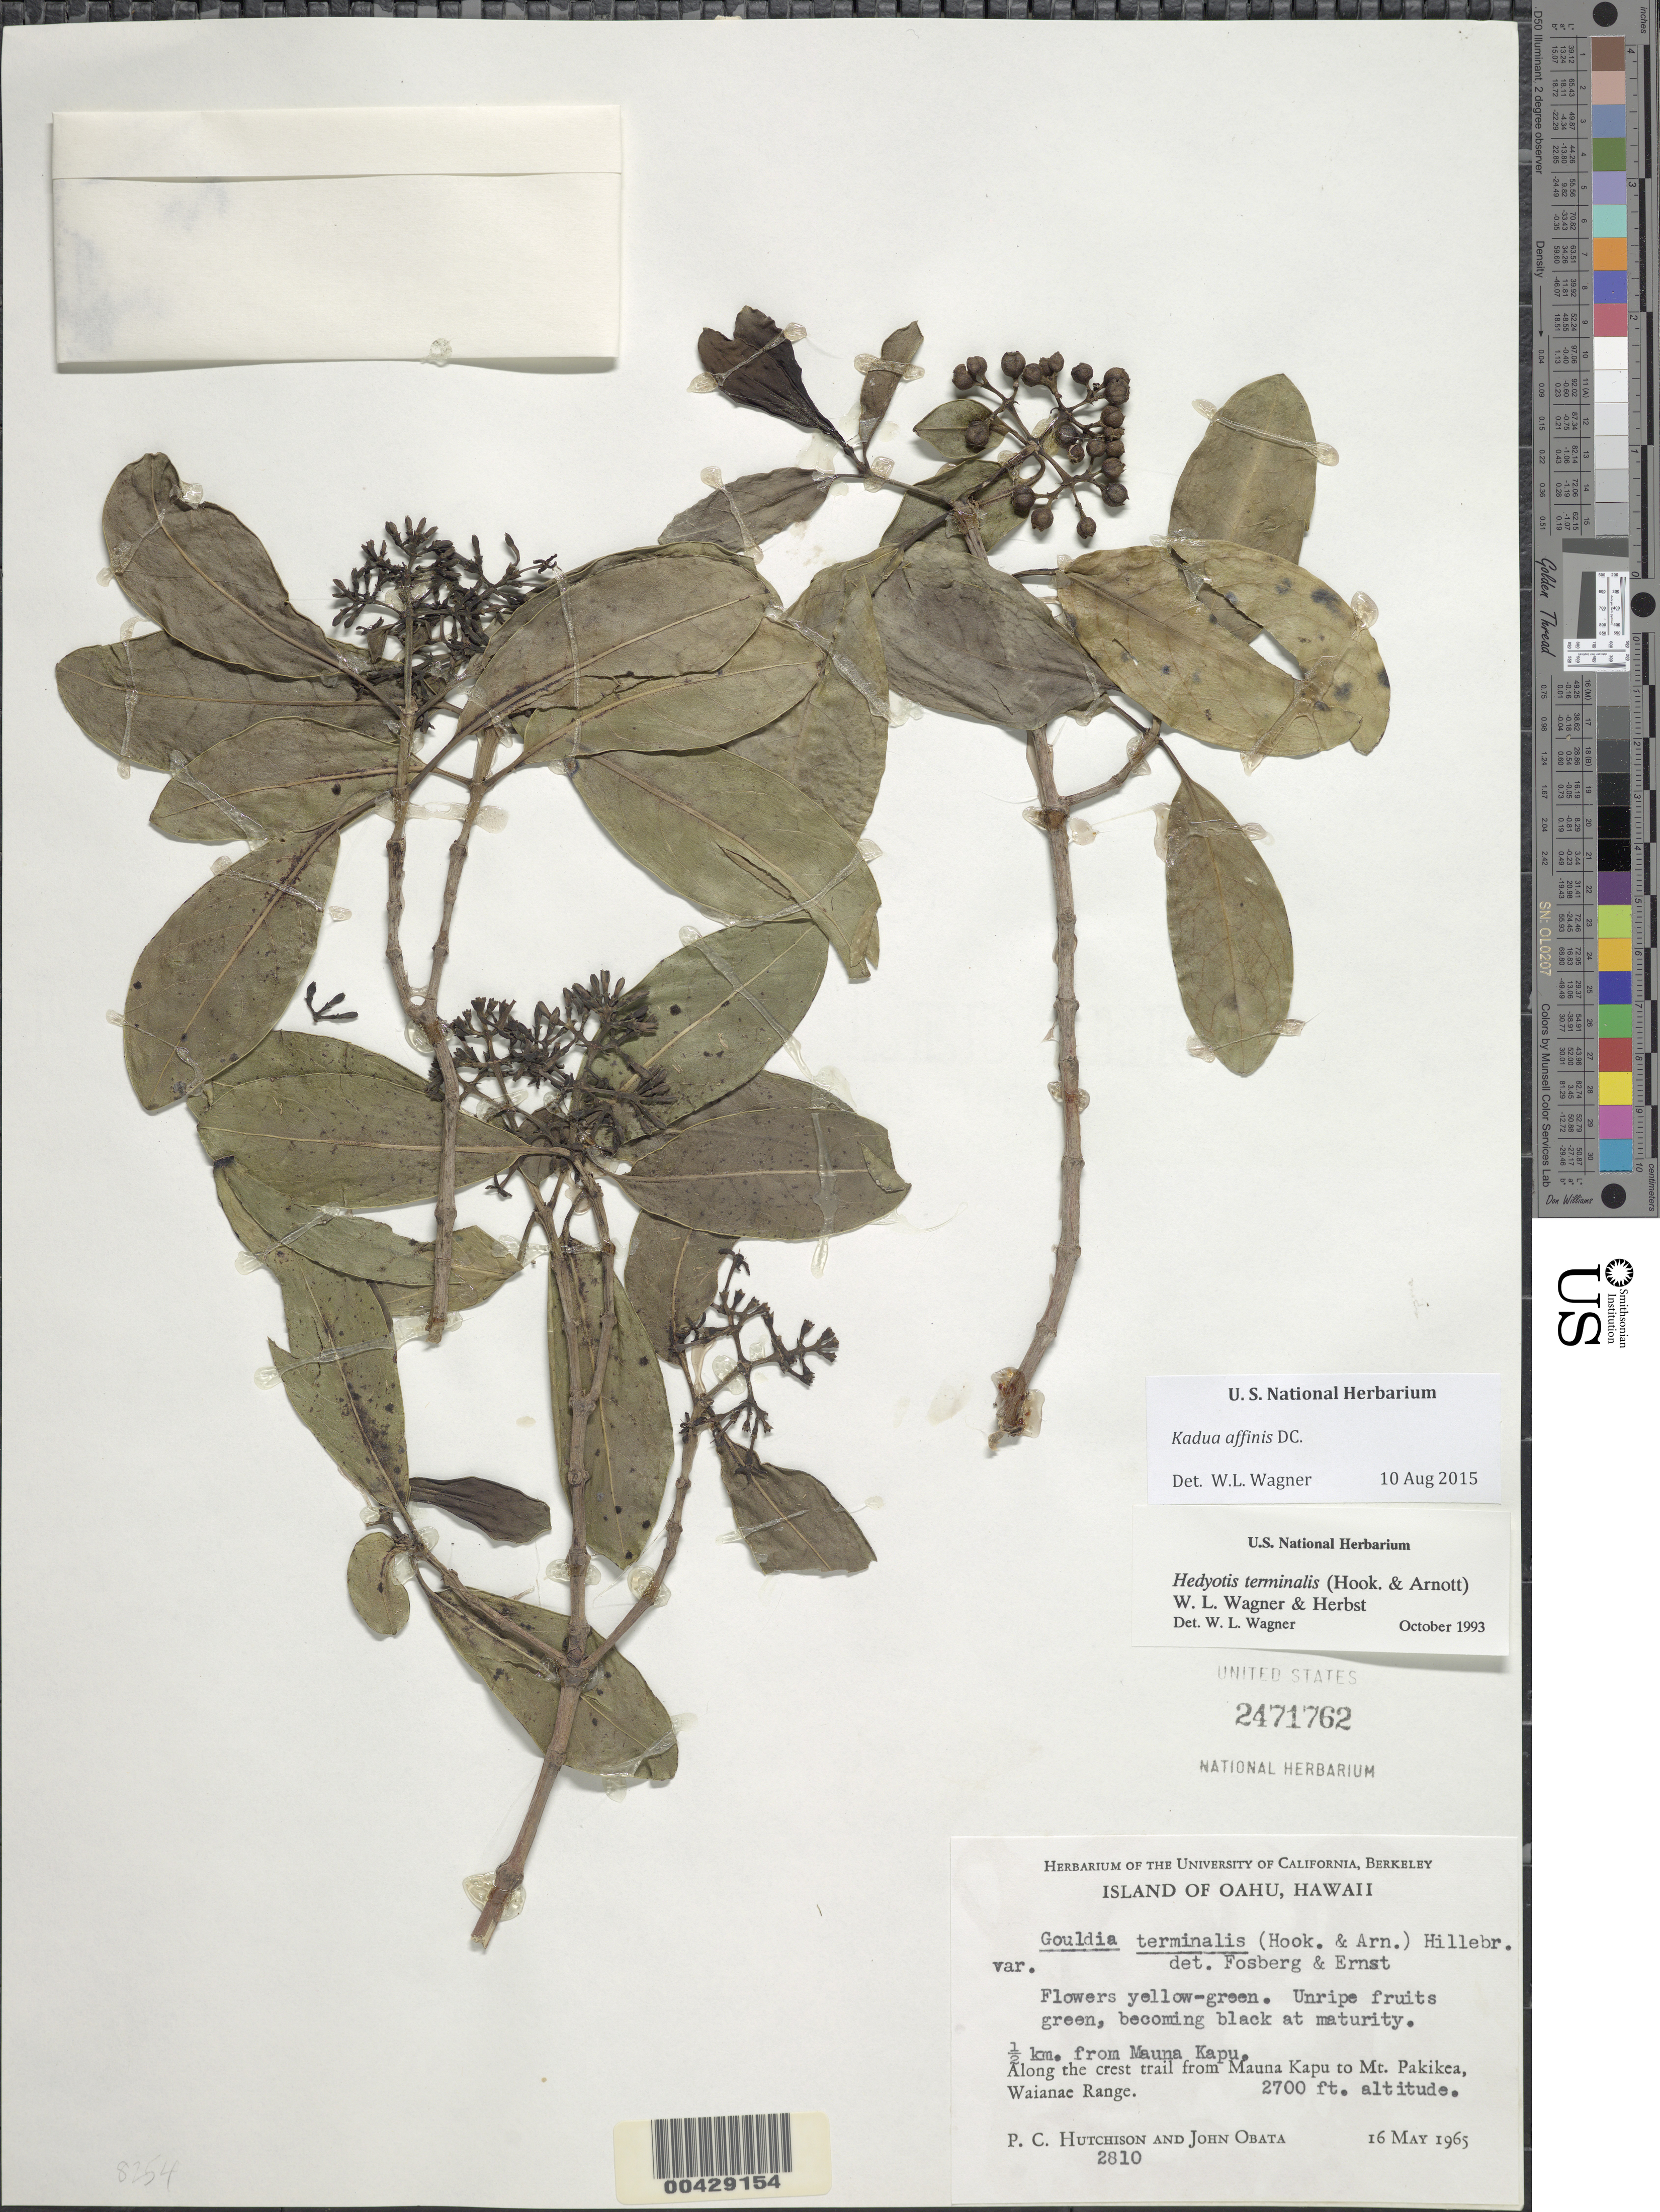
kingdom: Plantae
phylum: Tracheophyta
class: Magnoliopsida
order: Gentianales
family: Rubiaceae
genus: Kadua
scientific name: Kadua affinis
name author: DC.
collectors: P. C. Hutchison & J. Obata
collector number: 2810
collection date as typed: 16 May 1965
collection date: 1965-05-16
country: United States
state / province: Hawaii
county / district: Honolulu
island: Oahu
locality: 0.50 km from Mauna Kapu, along the crest trail from Mauna Kapu to Mt. Pakikea, Waianae Range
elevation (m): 823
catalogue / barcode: US 2471762